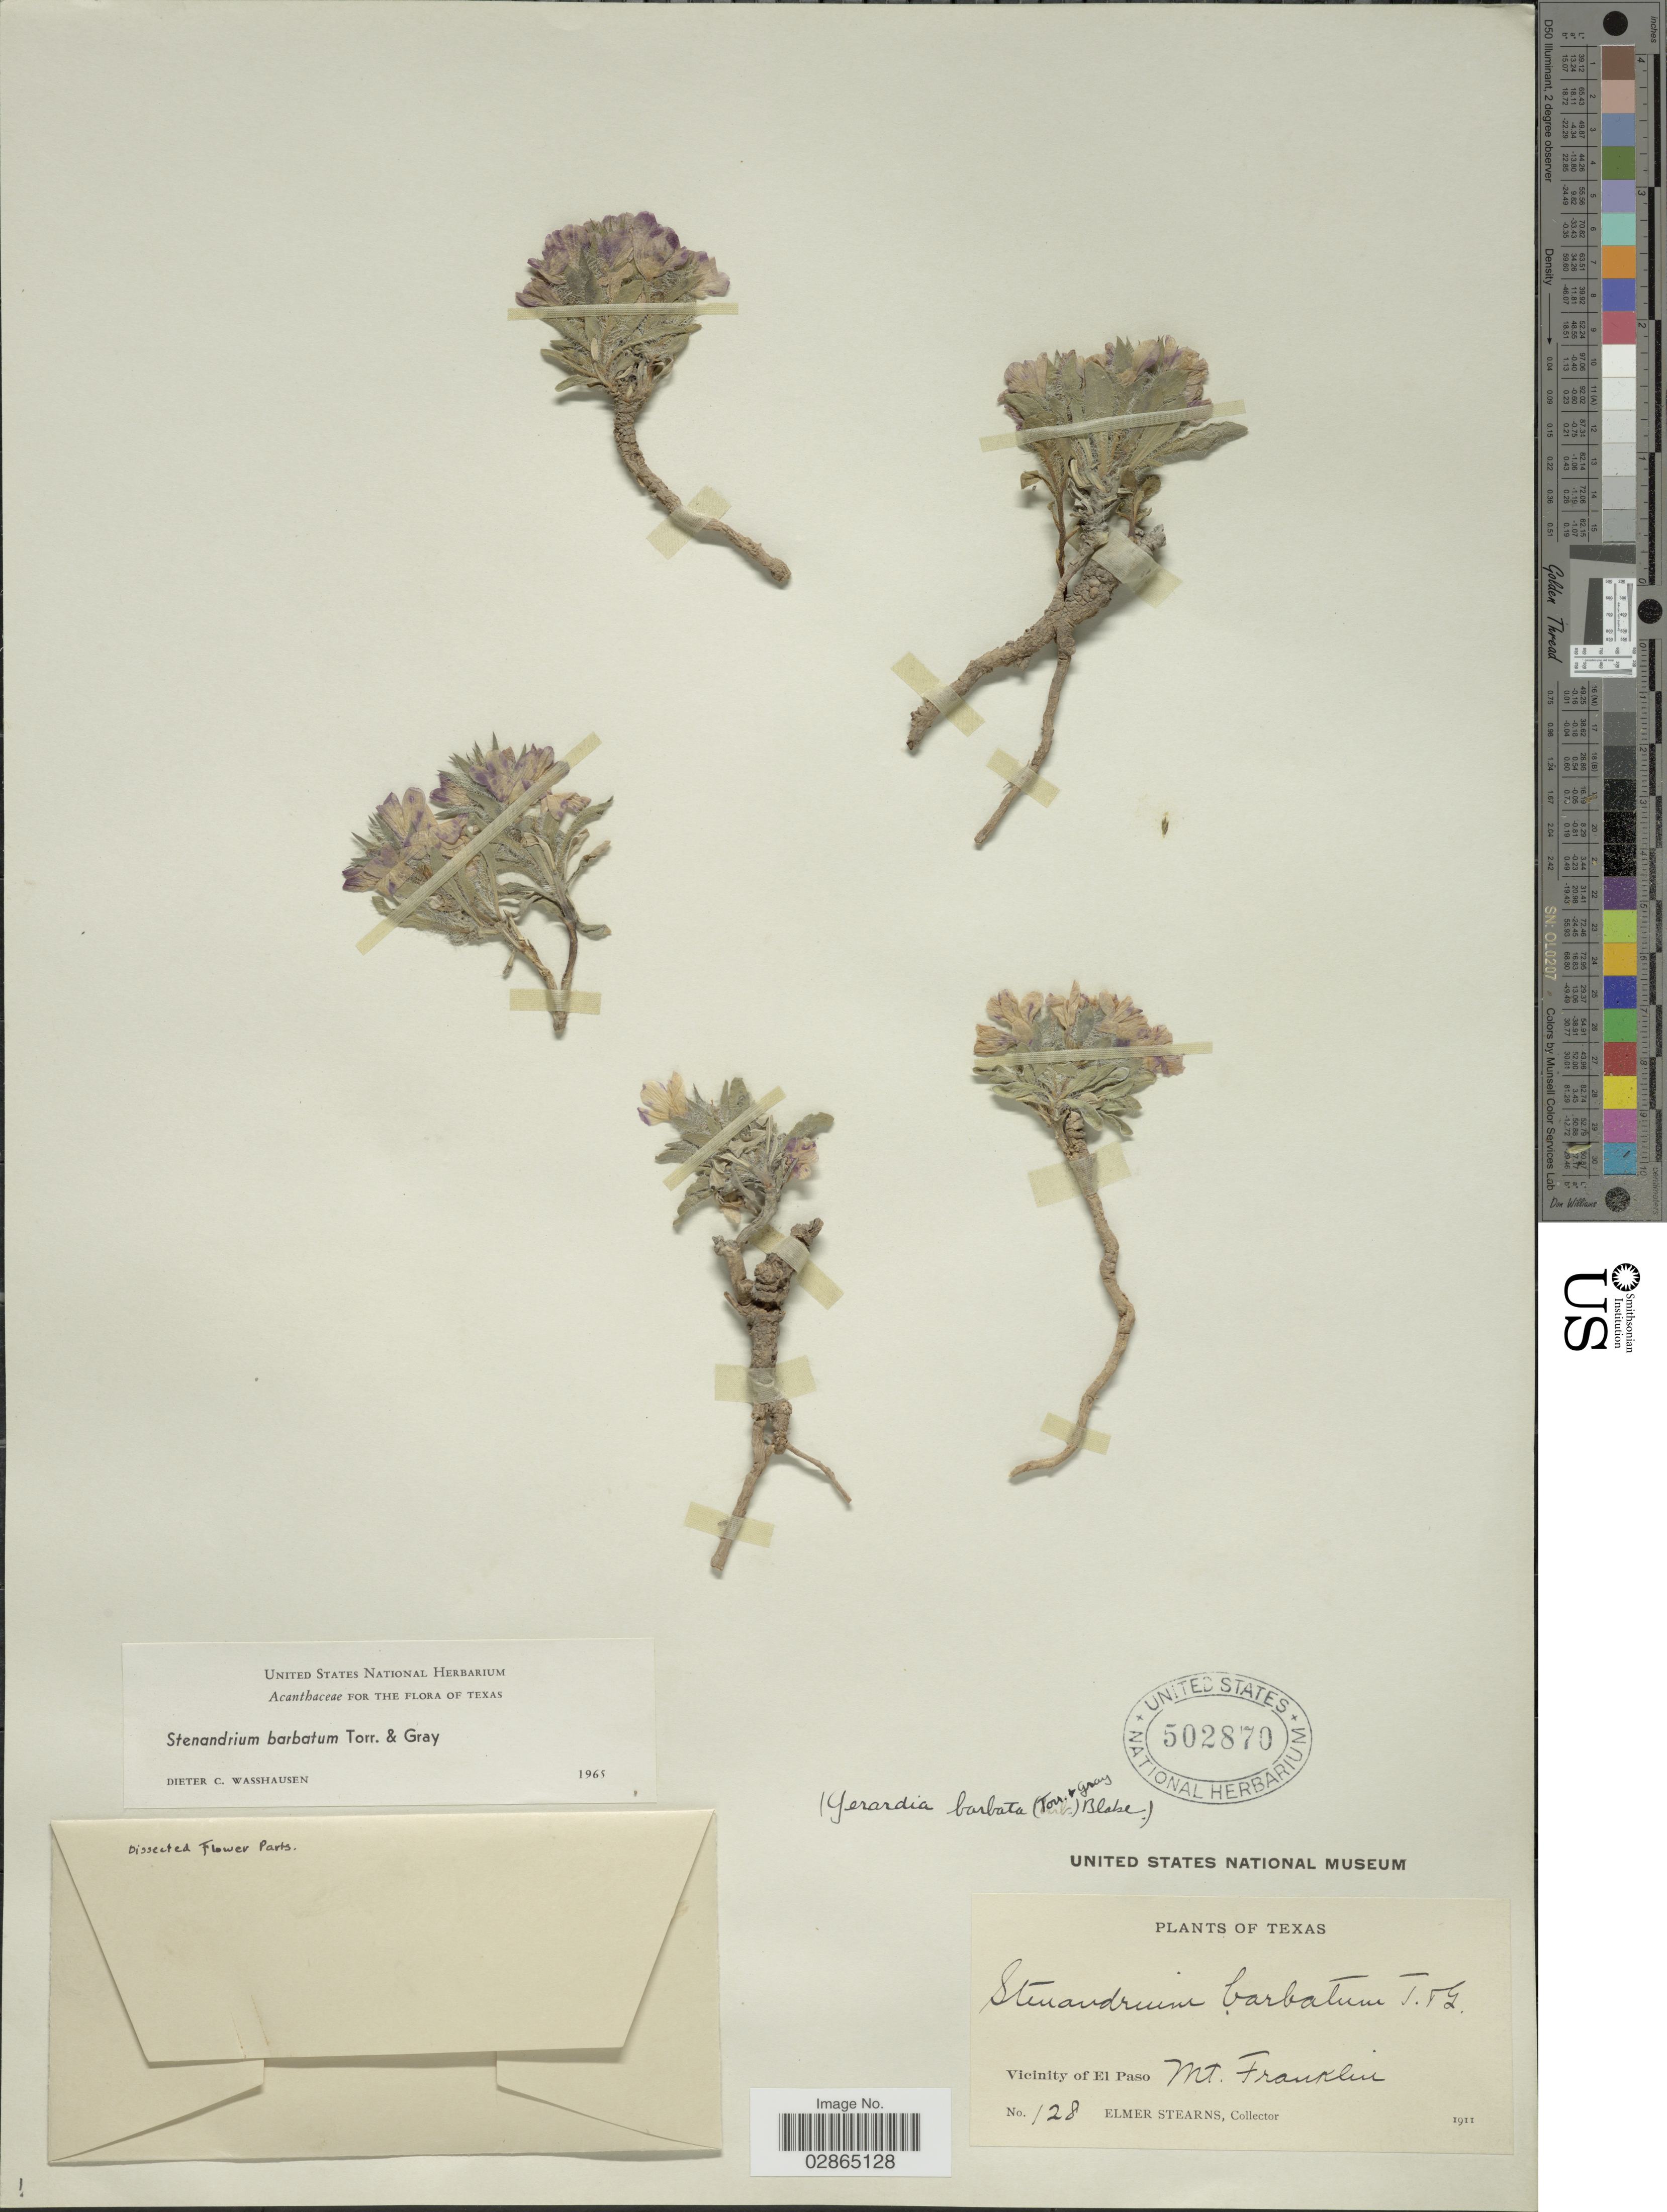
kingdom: Plantae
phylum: Tracheophyta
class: Magnoliopsida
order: Lamiales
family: Acanthaceae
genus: Stenandrium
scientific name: Stenandrium barbatum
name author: Torr. & A. Gray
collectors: E. Stearns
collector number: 128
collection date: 1911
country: United States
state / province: Texas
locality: Vicinity of El Paso. Mt. Franklin.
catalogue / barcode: US 502870